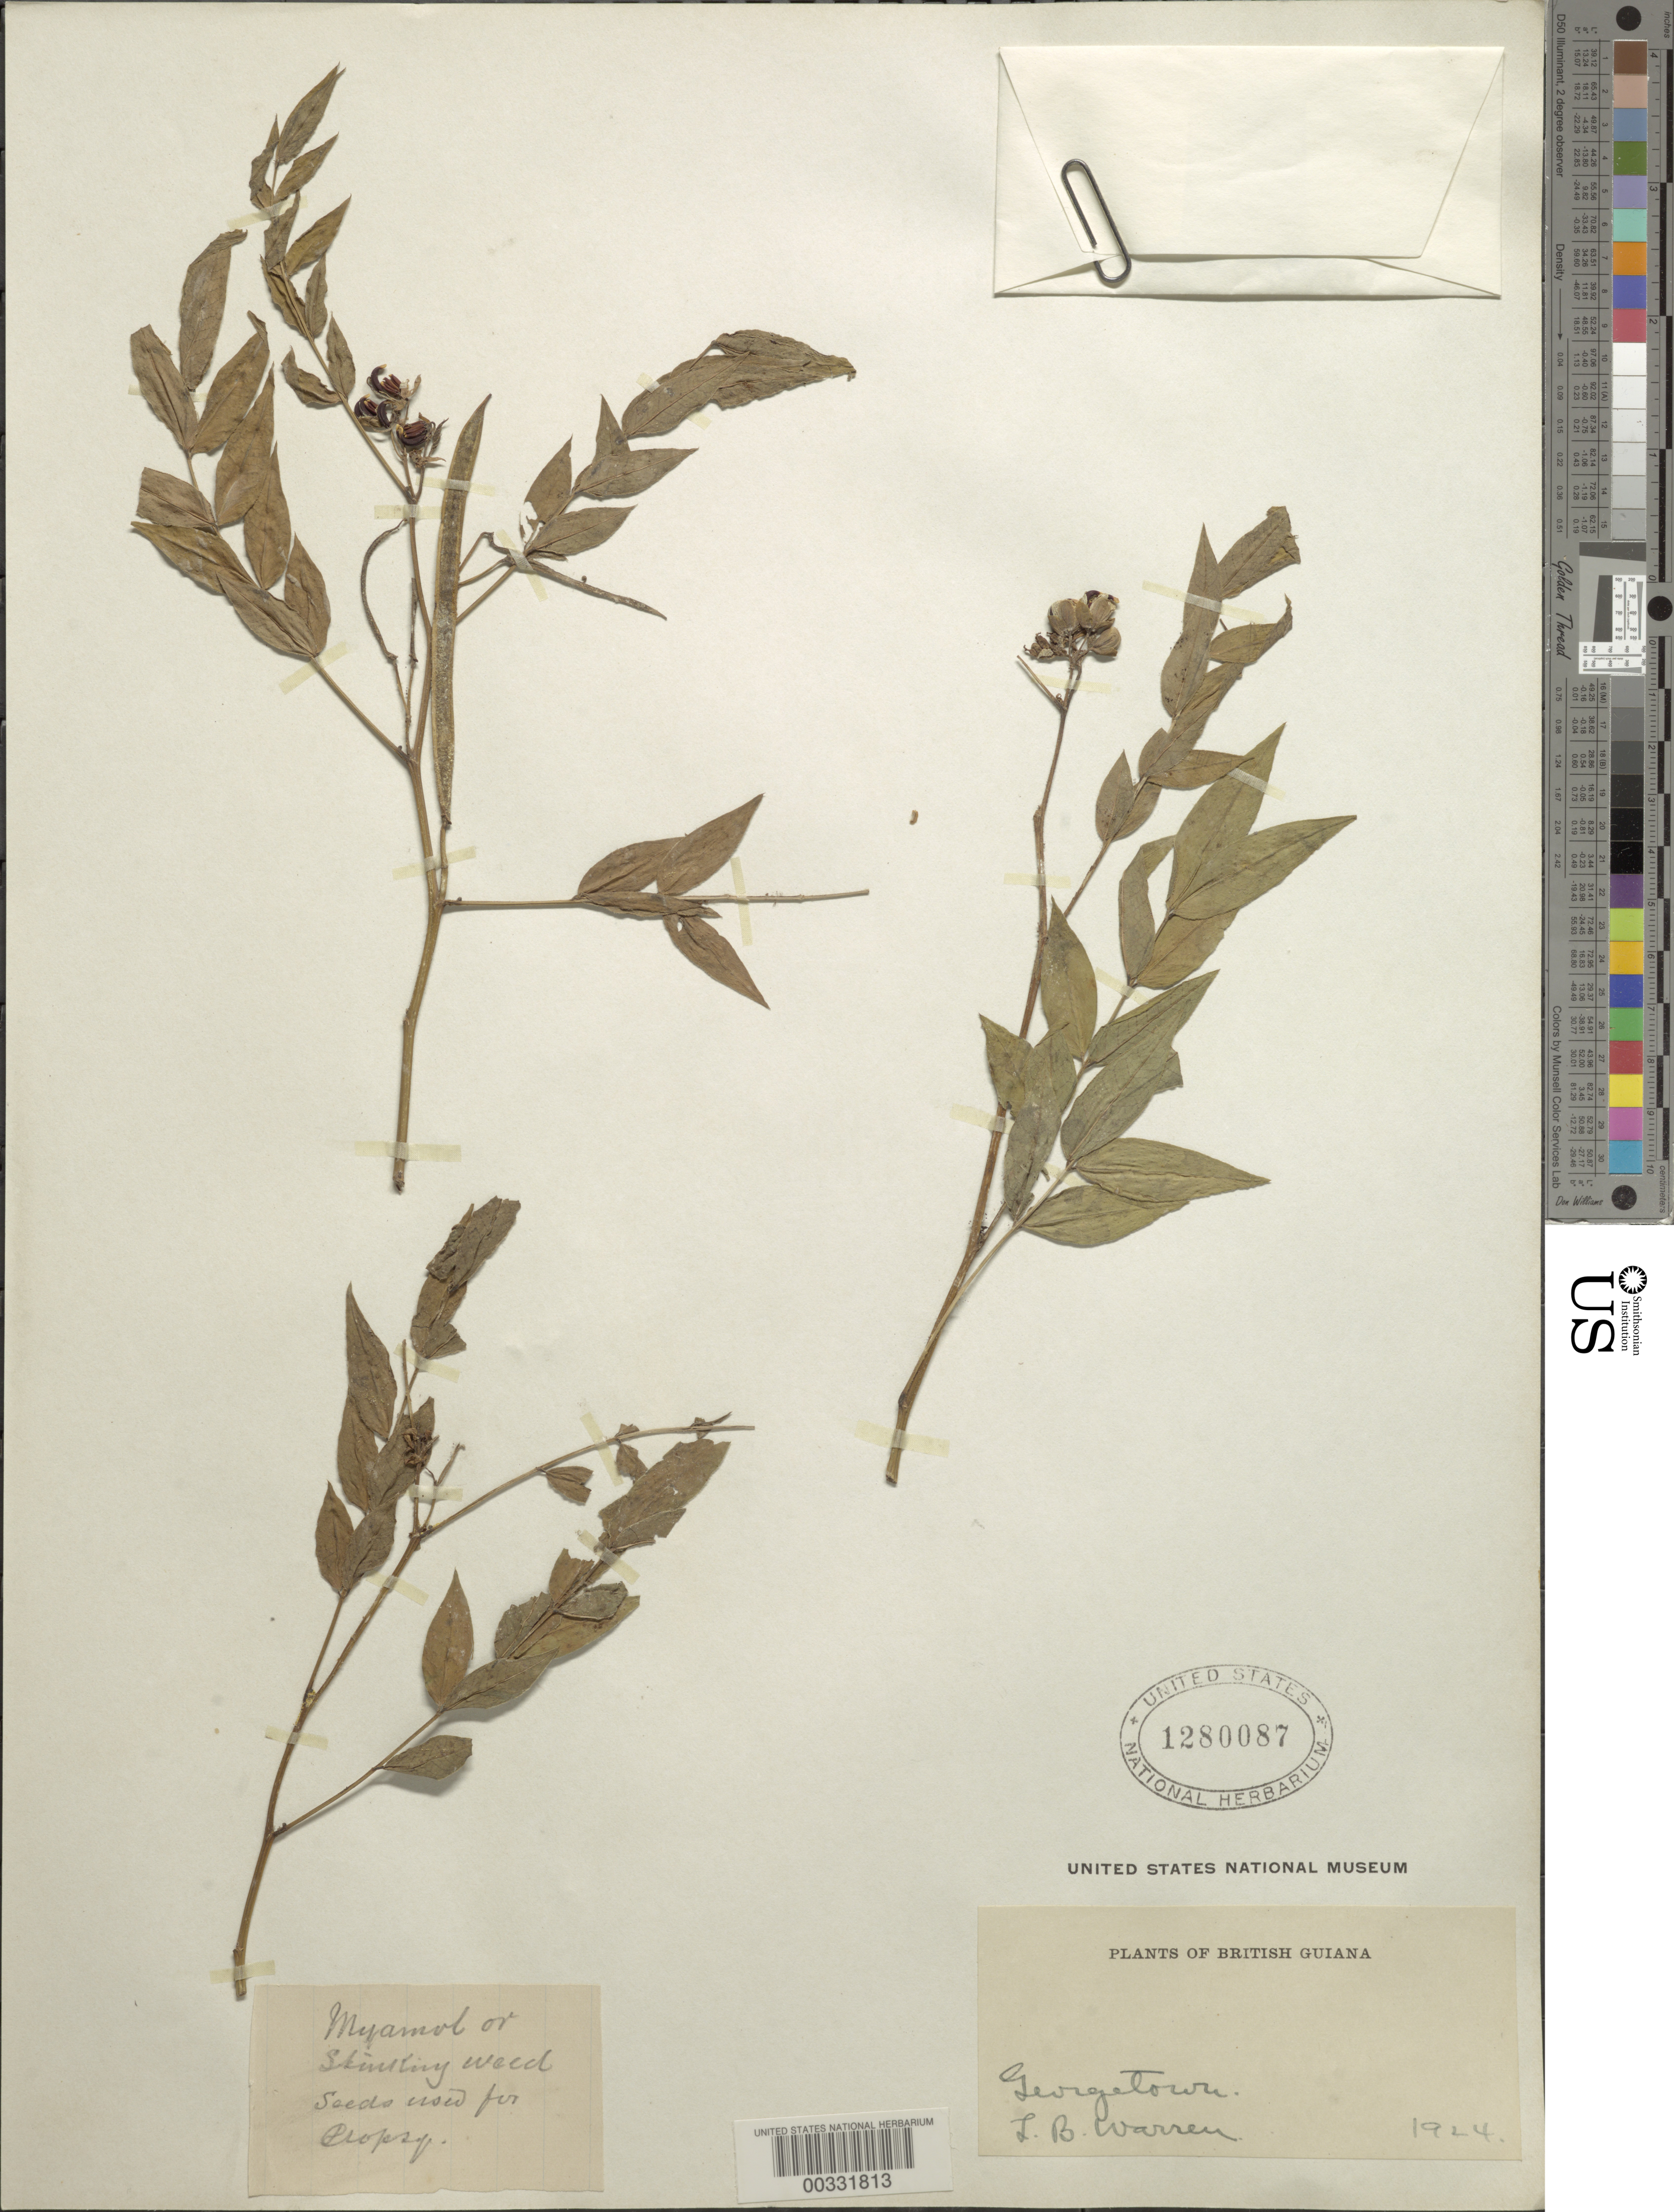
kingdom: Plantae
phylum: Tracheophyta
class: Magnoliopsida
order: Fabales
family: Fabaceae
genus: Senna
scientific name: Senna occidentalis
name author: (L.) Link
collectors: L. Warren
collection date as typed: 1924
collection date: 1924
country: Guyana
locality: Georgetown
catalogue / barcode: US 1280087